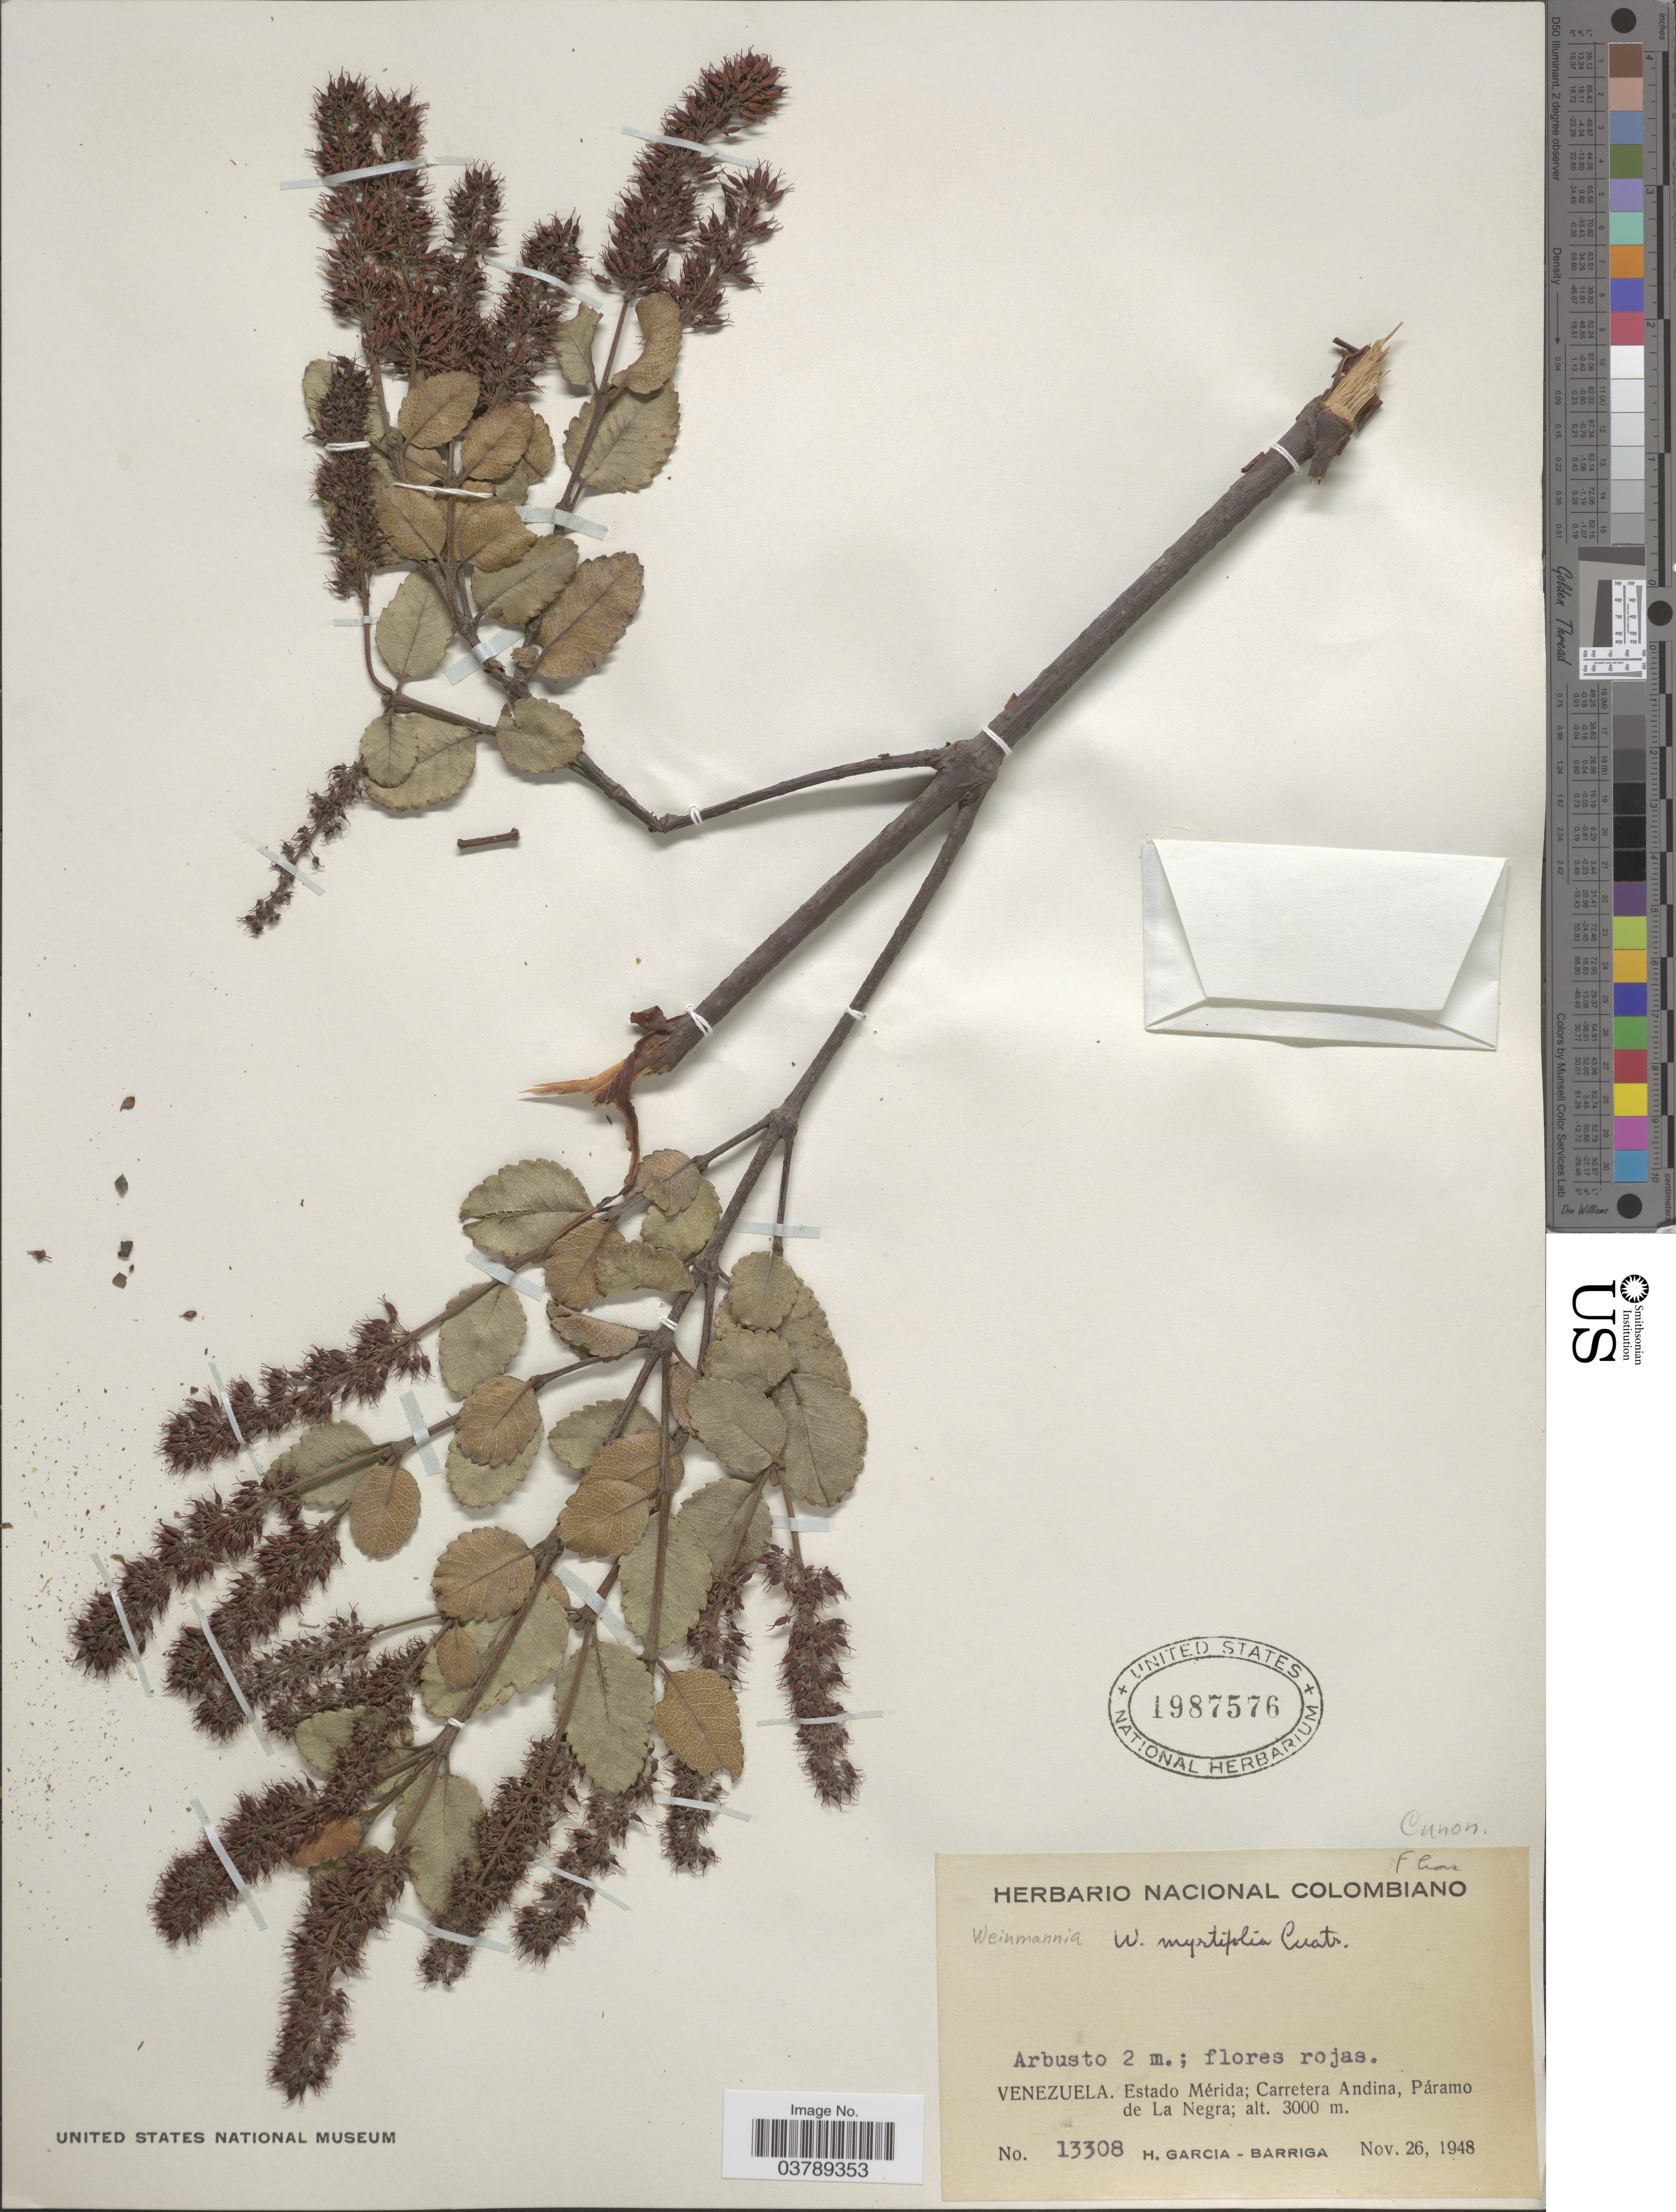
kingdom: Plantae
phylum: Tracheophyta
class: Magnoliopsida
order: Oxalidales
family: Cunoniaceae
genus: Weinmannia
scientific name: Weinmannia myrtifolia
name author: Cuatrec.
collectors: H. García Barriga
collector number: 13308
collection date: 1948-11-26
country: Venezuela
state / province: Merida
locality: Carretera Andina, Páramo de La Negra.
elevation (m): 3000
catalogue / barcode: US 1987576